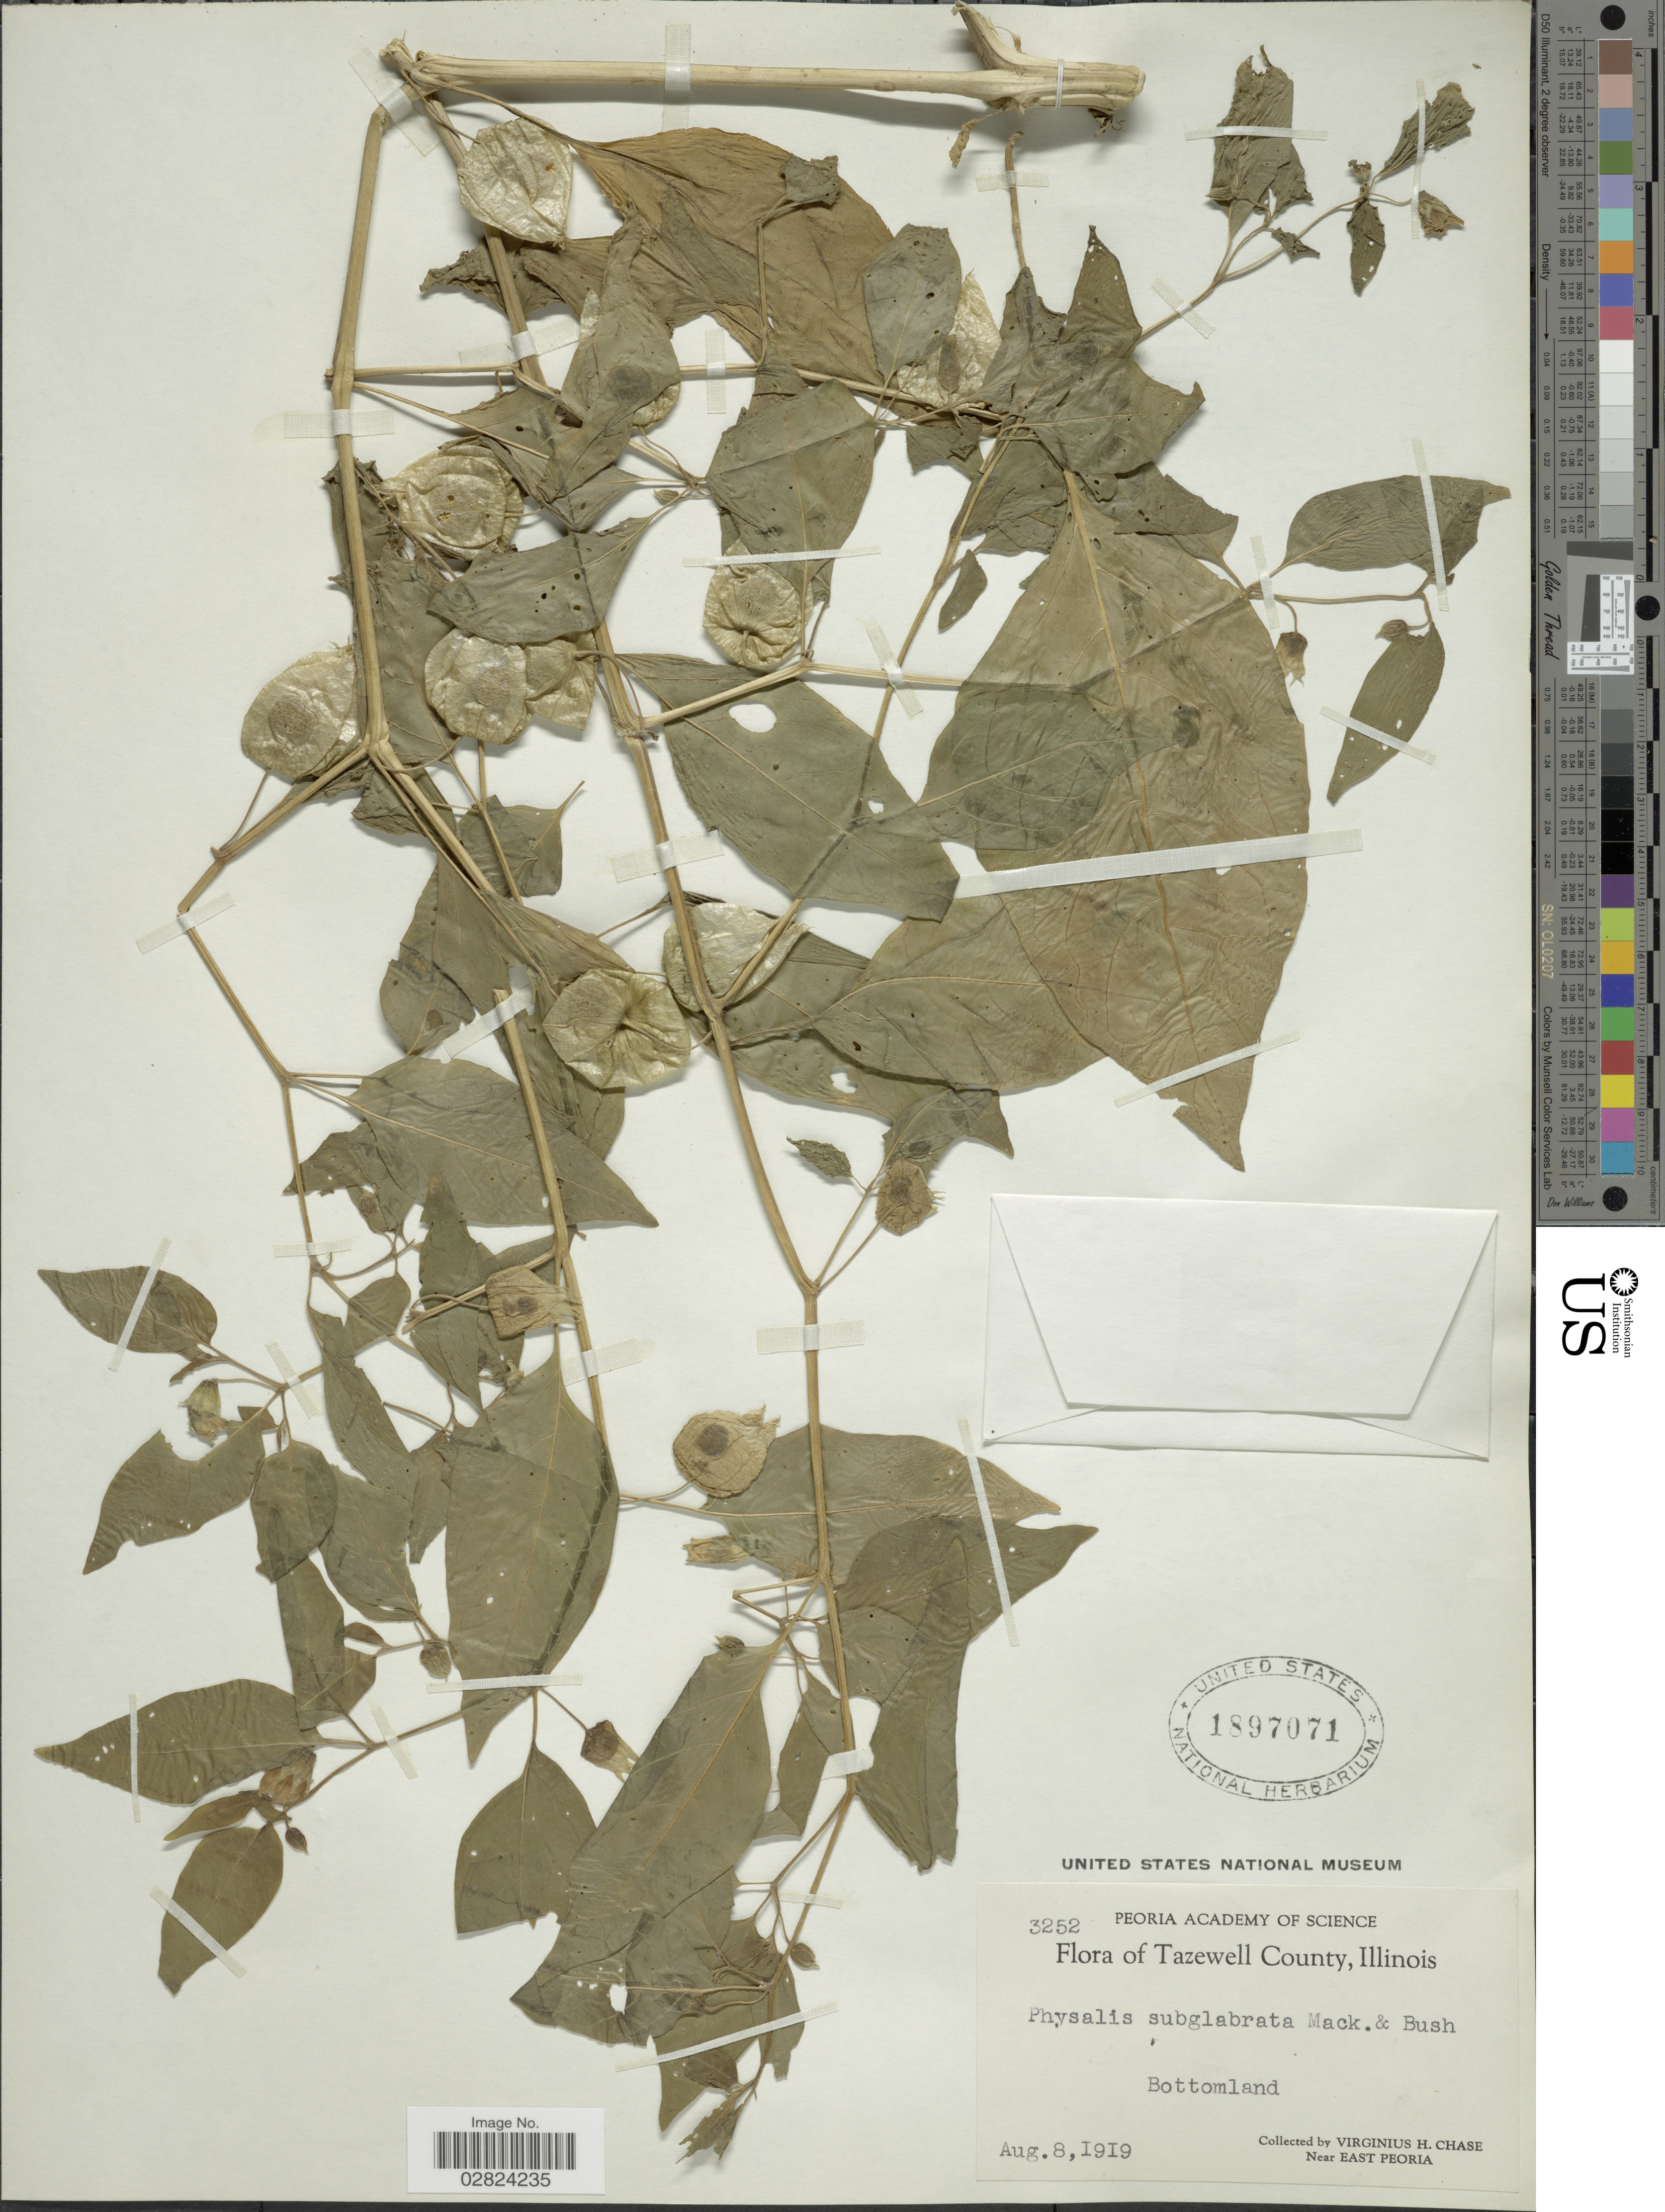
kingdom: Plantae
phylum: Tracheophyta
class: Magnoliopsida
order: Solanales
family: Solanaceae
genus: Physalis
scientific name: Physalis subglabrata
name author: Mack. & Bush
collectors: V. H. Chase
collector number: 3252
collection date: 1919-08-08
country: United States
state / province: Illinois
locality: Tazewell County, Bottomland, near East Peoria.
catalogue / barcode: US 1897071